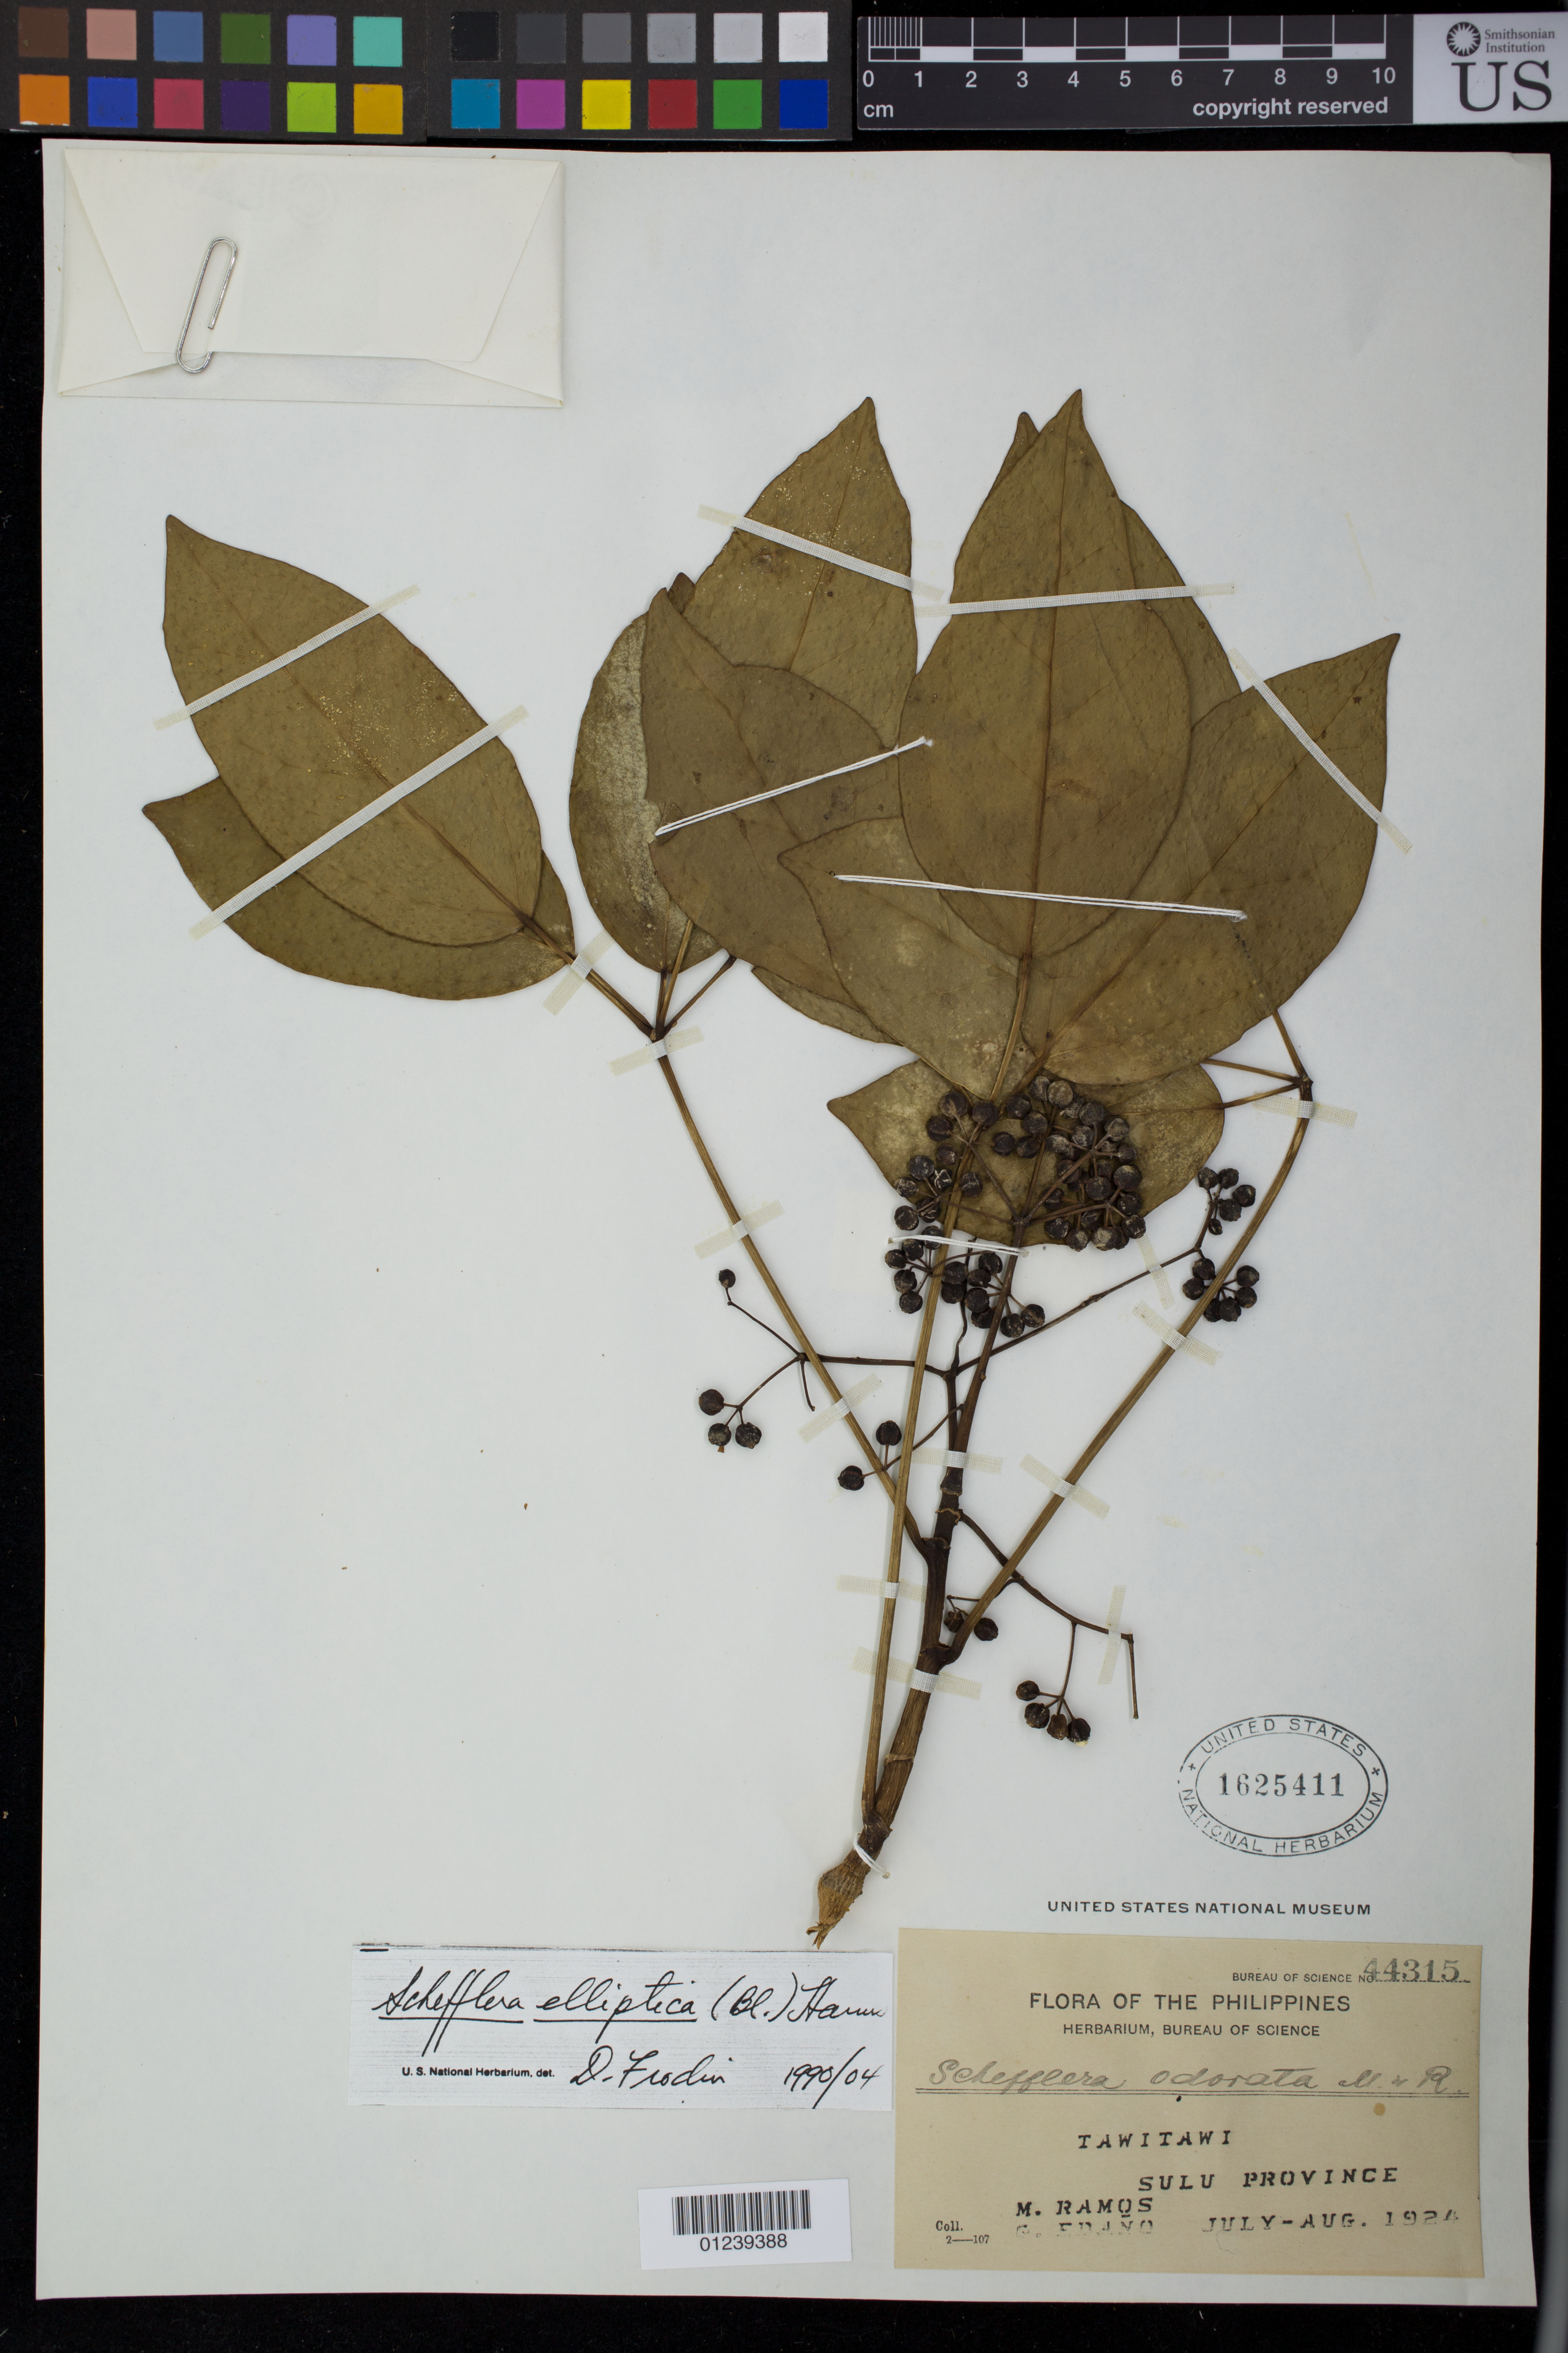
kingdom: Plantae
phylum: Tracheophyta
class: Magnoliopsida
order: Apiales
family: Araliaceae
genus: Schefflera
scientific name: Schefflera elliptica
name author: (Blume) Harms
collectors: M. Ramos & M. Ramos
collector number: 44315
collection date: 1924-07/1924-08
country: Philippines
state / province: Muslim Mindanao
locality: Tawitawi, Sulu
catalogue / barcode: US 1625411